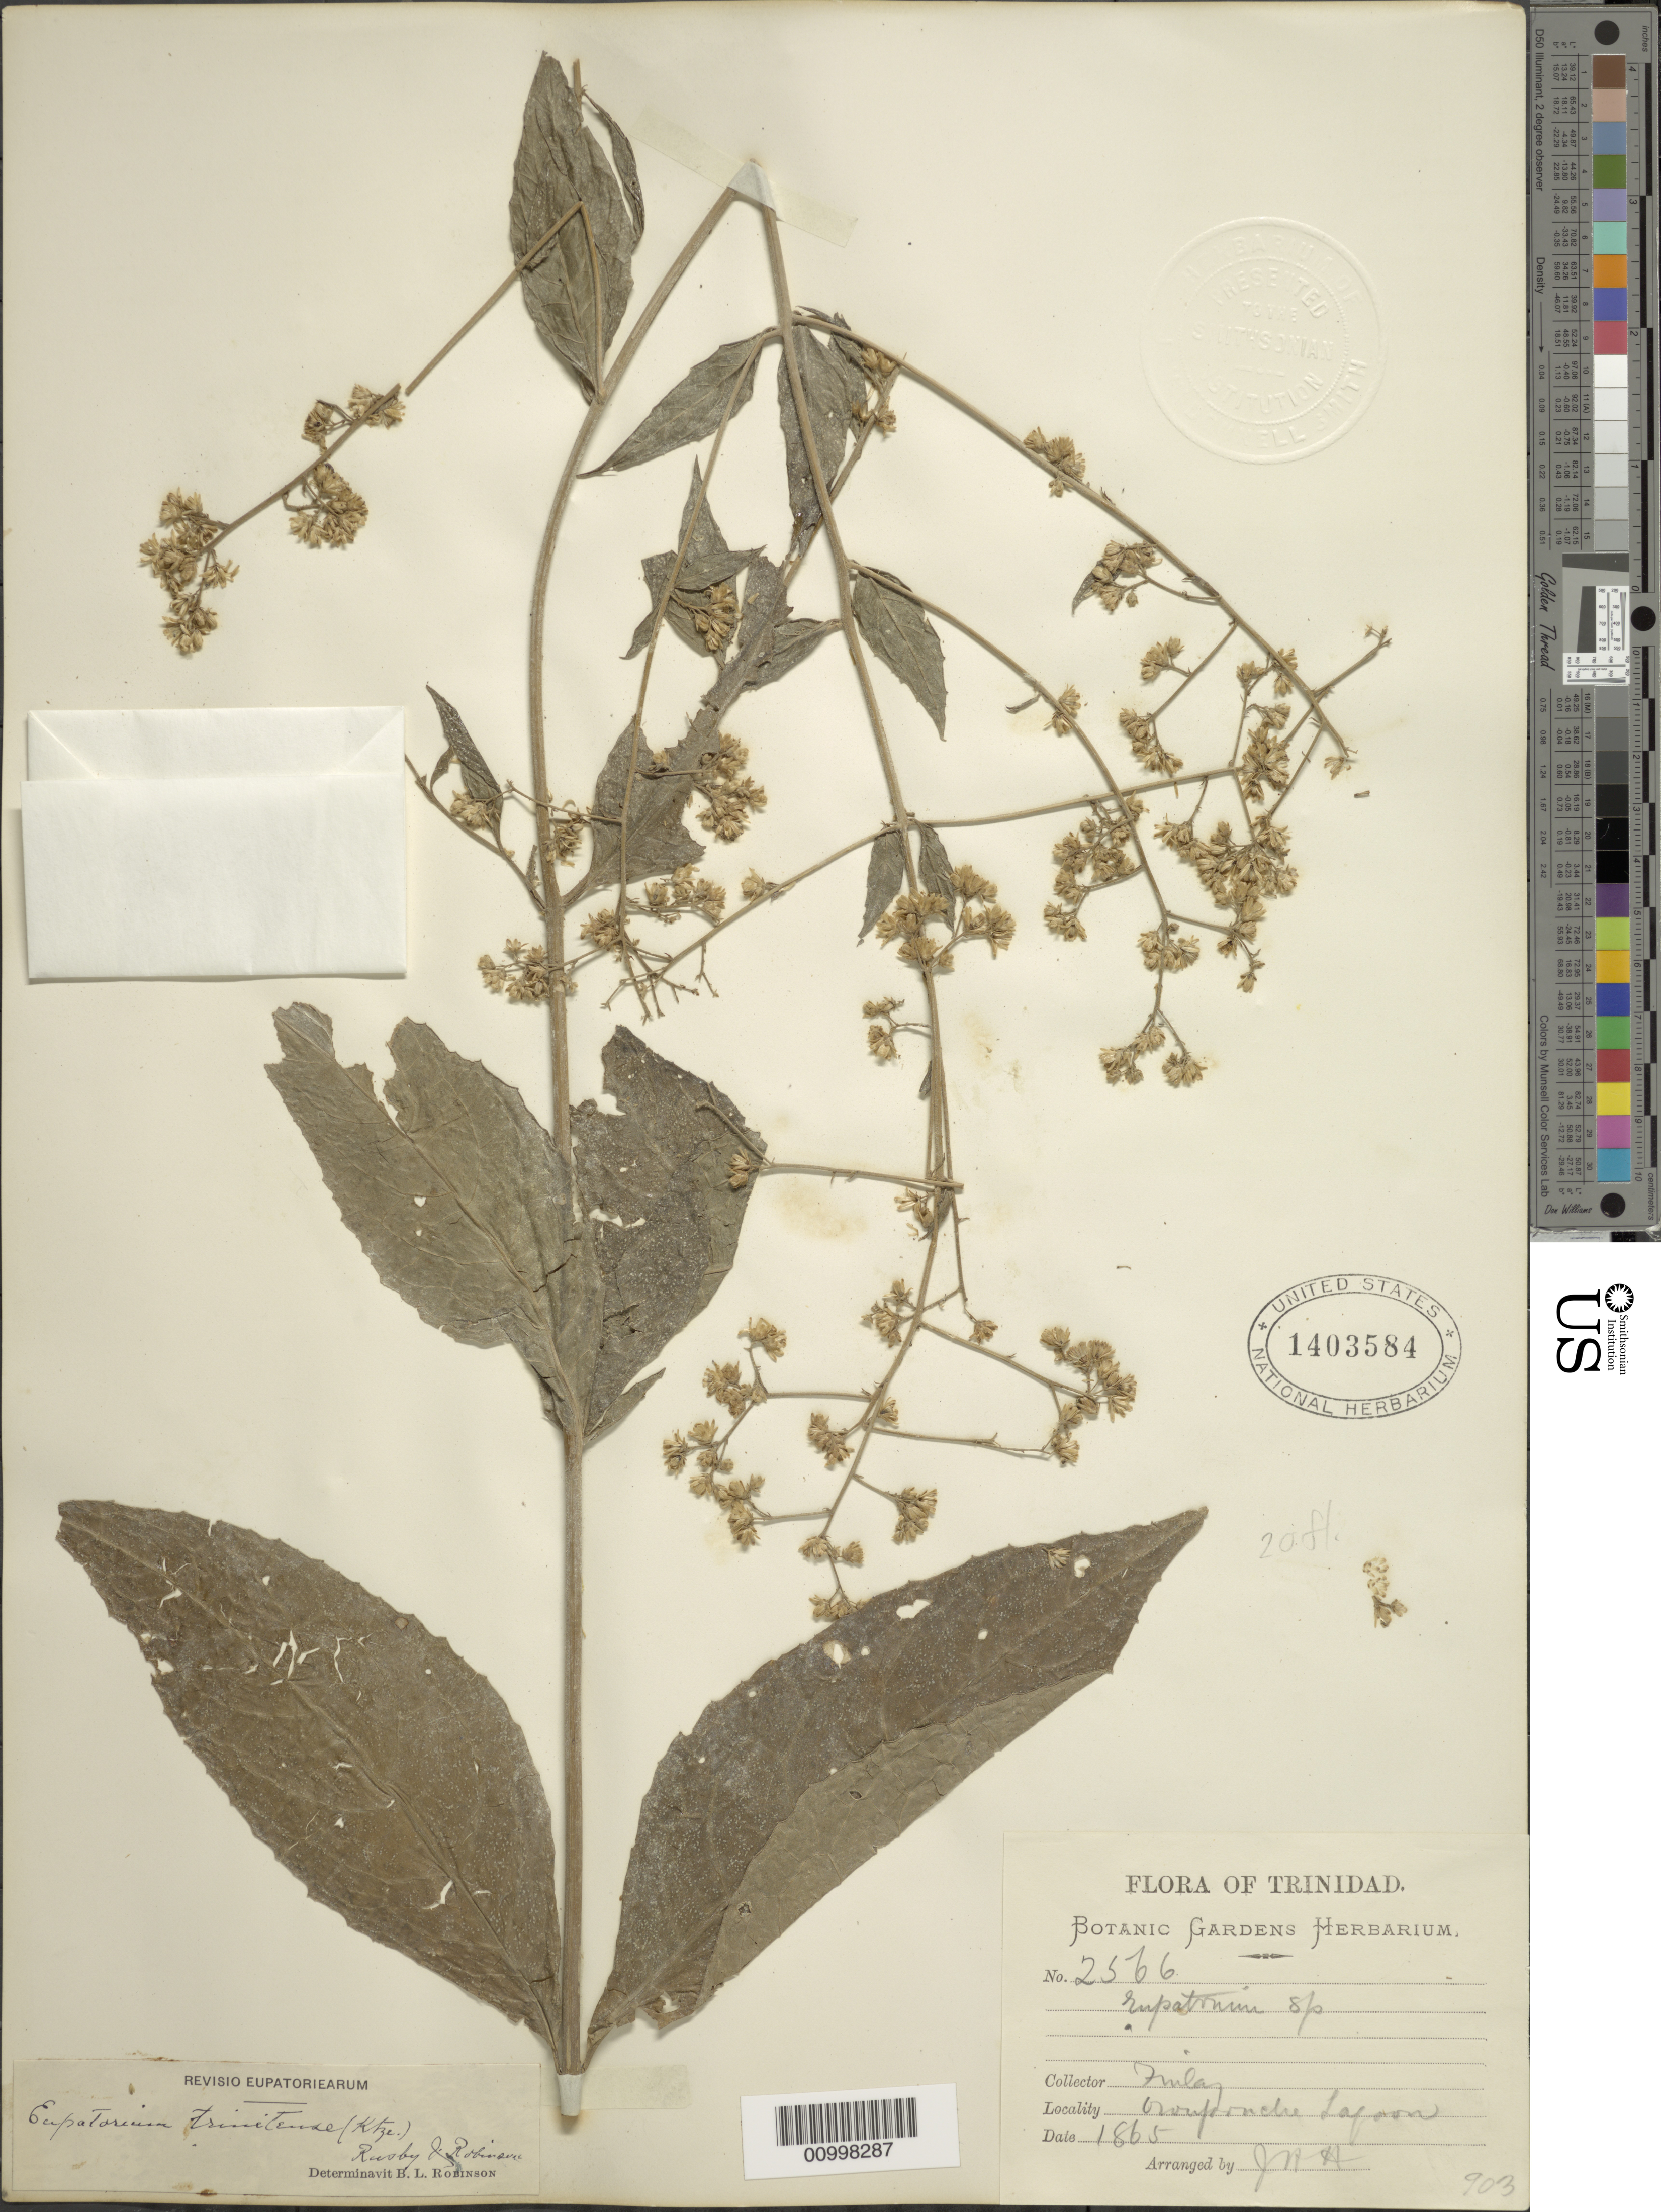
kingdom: Plantae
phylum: Tracheophyta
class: Magnoliopsida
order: Asterales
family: Asteraceae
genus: Ayapana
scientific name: Ayapana trinitensis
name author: (Kuntze) R.M. King & H. Rob.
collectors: Botanic Gardens Herbarium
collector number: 2566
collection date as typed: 01 Jan 1865 to 31 Dec 1865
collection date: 1865-01-01/1865-12-31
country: Trinidad and Tobago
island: Trinidad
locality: Orouponche Lagoon.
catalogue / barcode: US 1403584